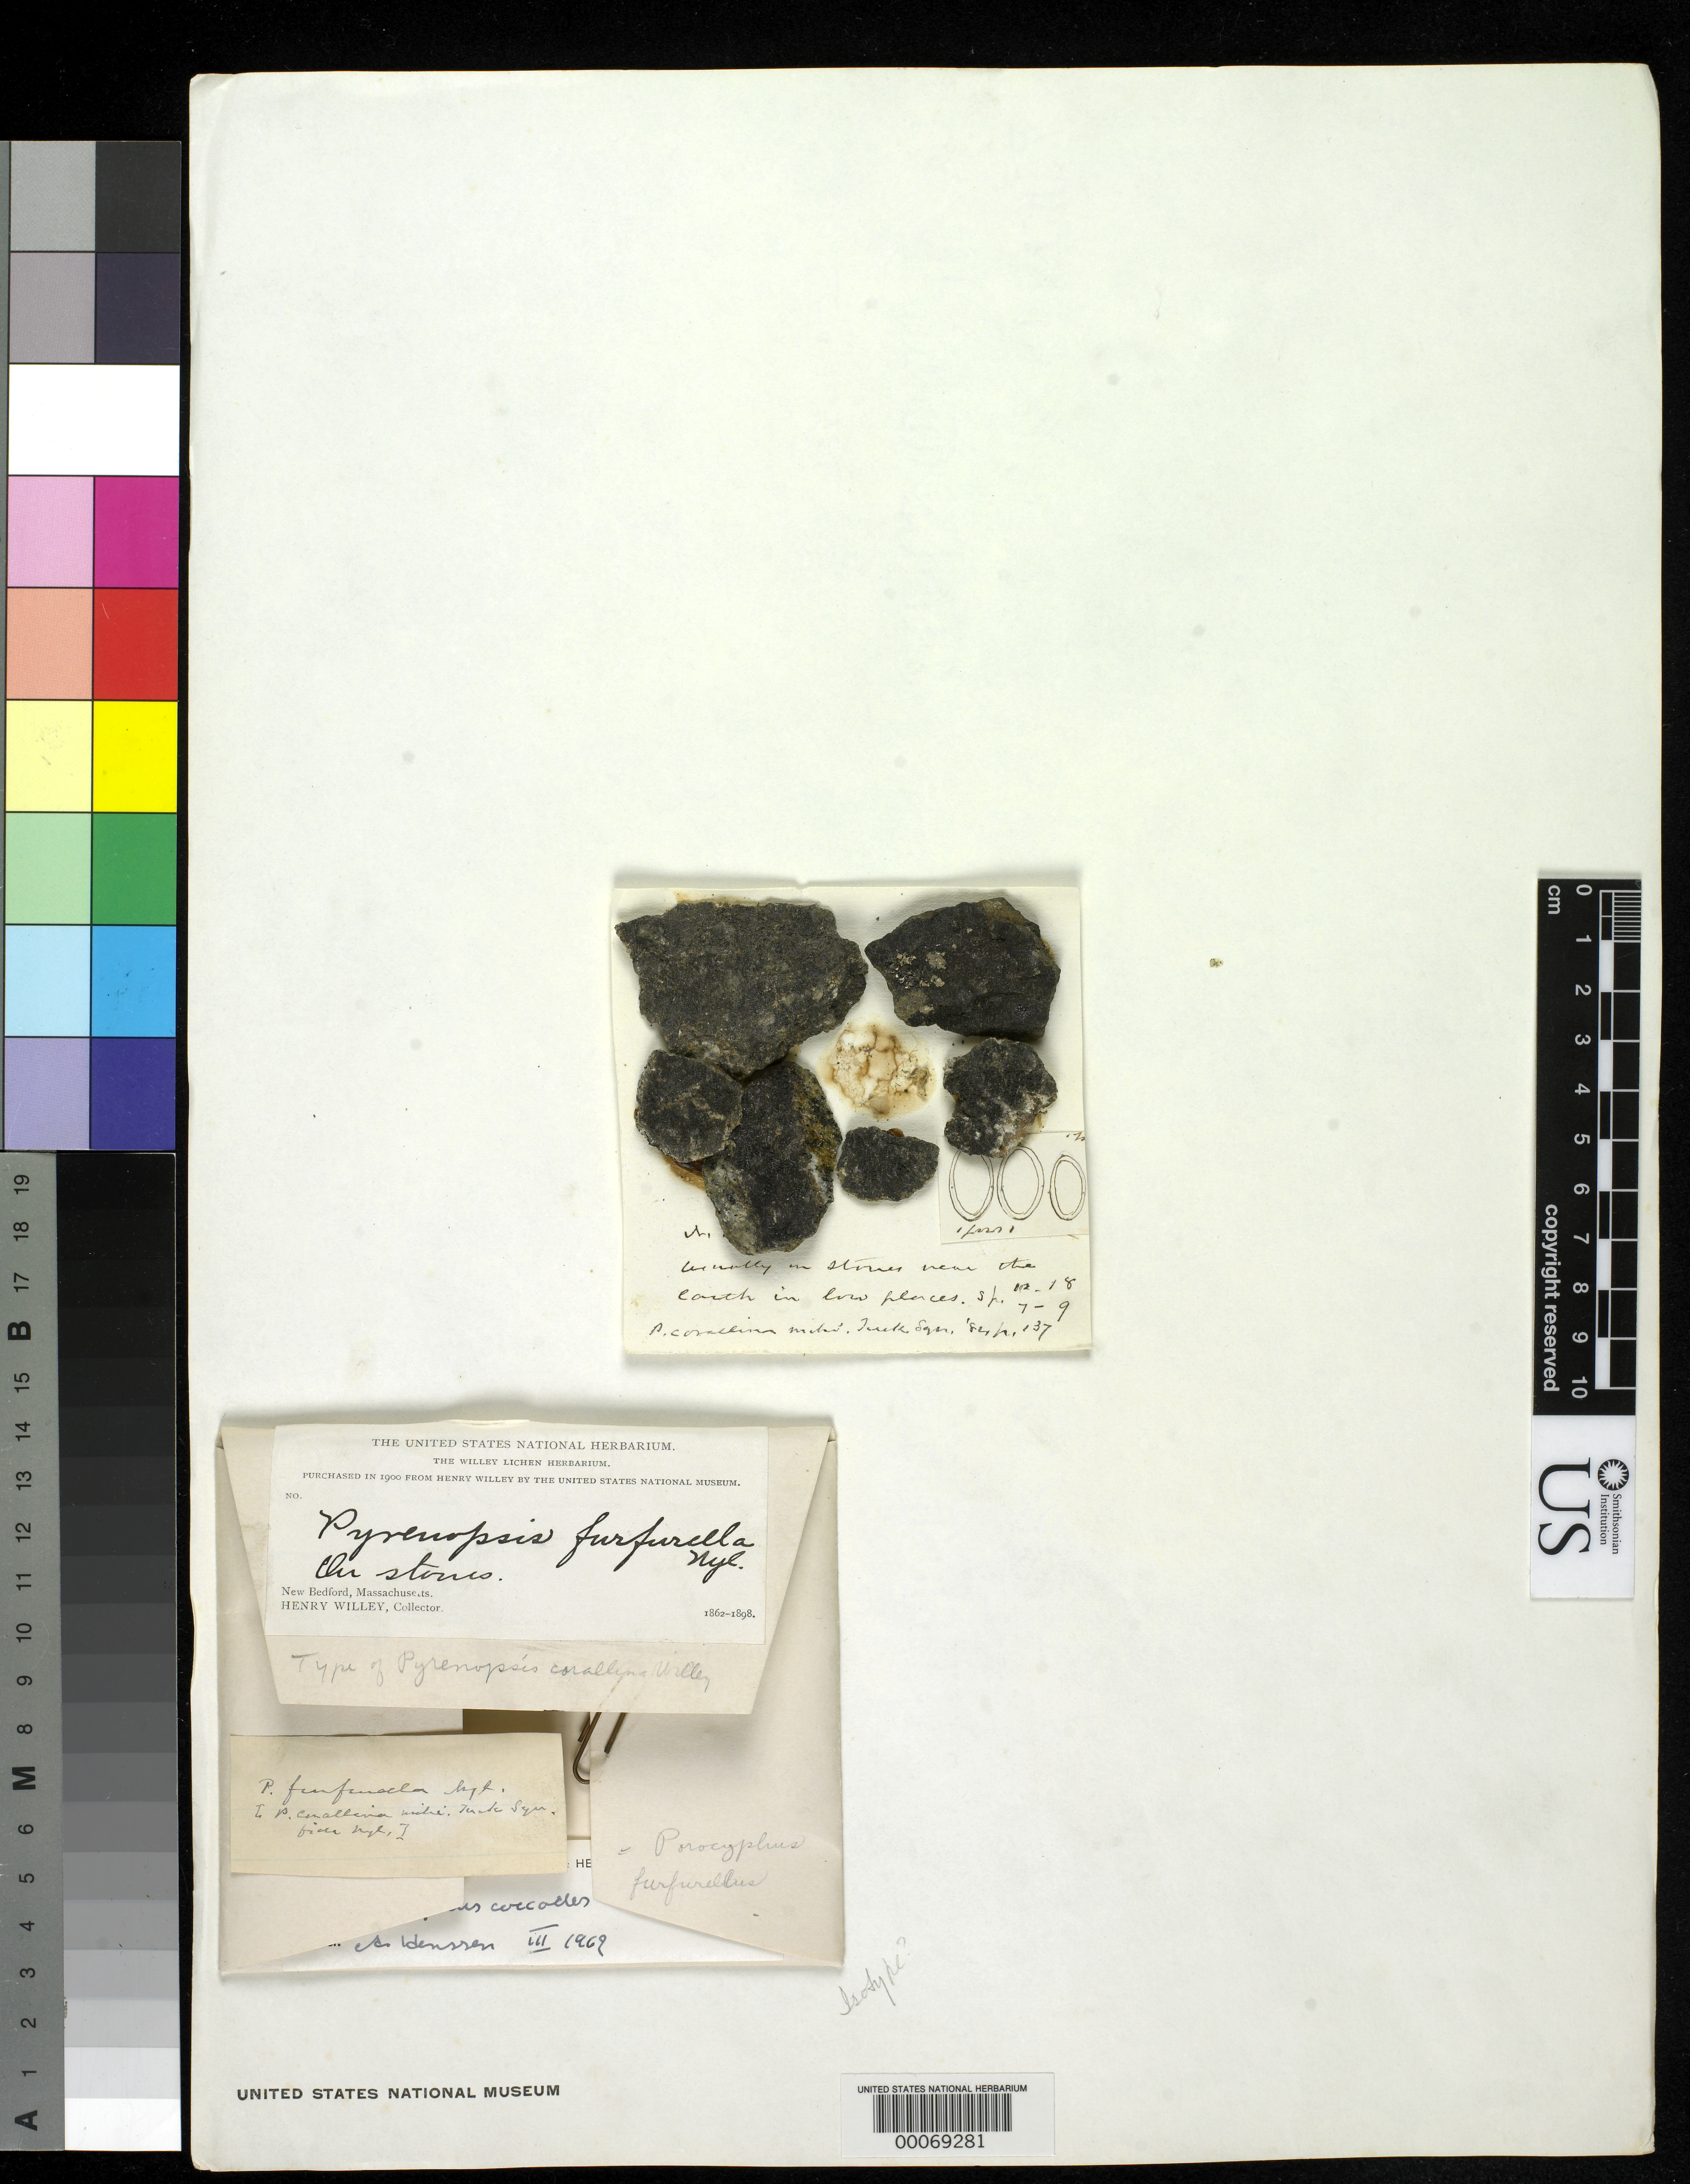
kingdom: Fungi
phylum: Ascomycota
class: Lichinomycetes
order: Lichinales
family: Lichinaceae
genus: Pyrenopsis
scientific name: Pyrenopsis corallina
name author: Willey in Tuck.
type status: Isotype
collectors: H. Willey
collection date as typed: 1862 to -- --- 1898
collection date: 1862/1898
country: United States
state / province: Massachusetts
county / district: Bristol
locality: New Bedford.